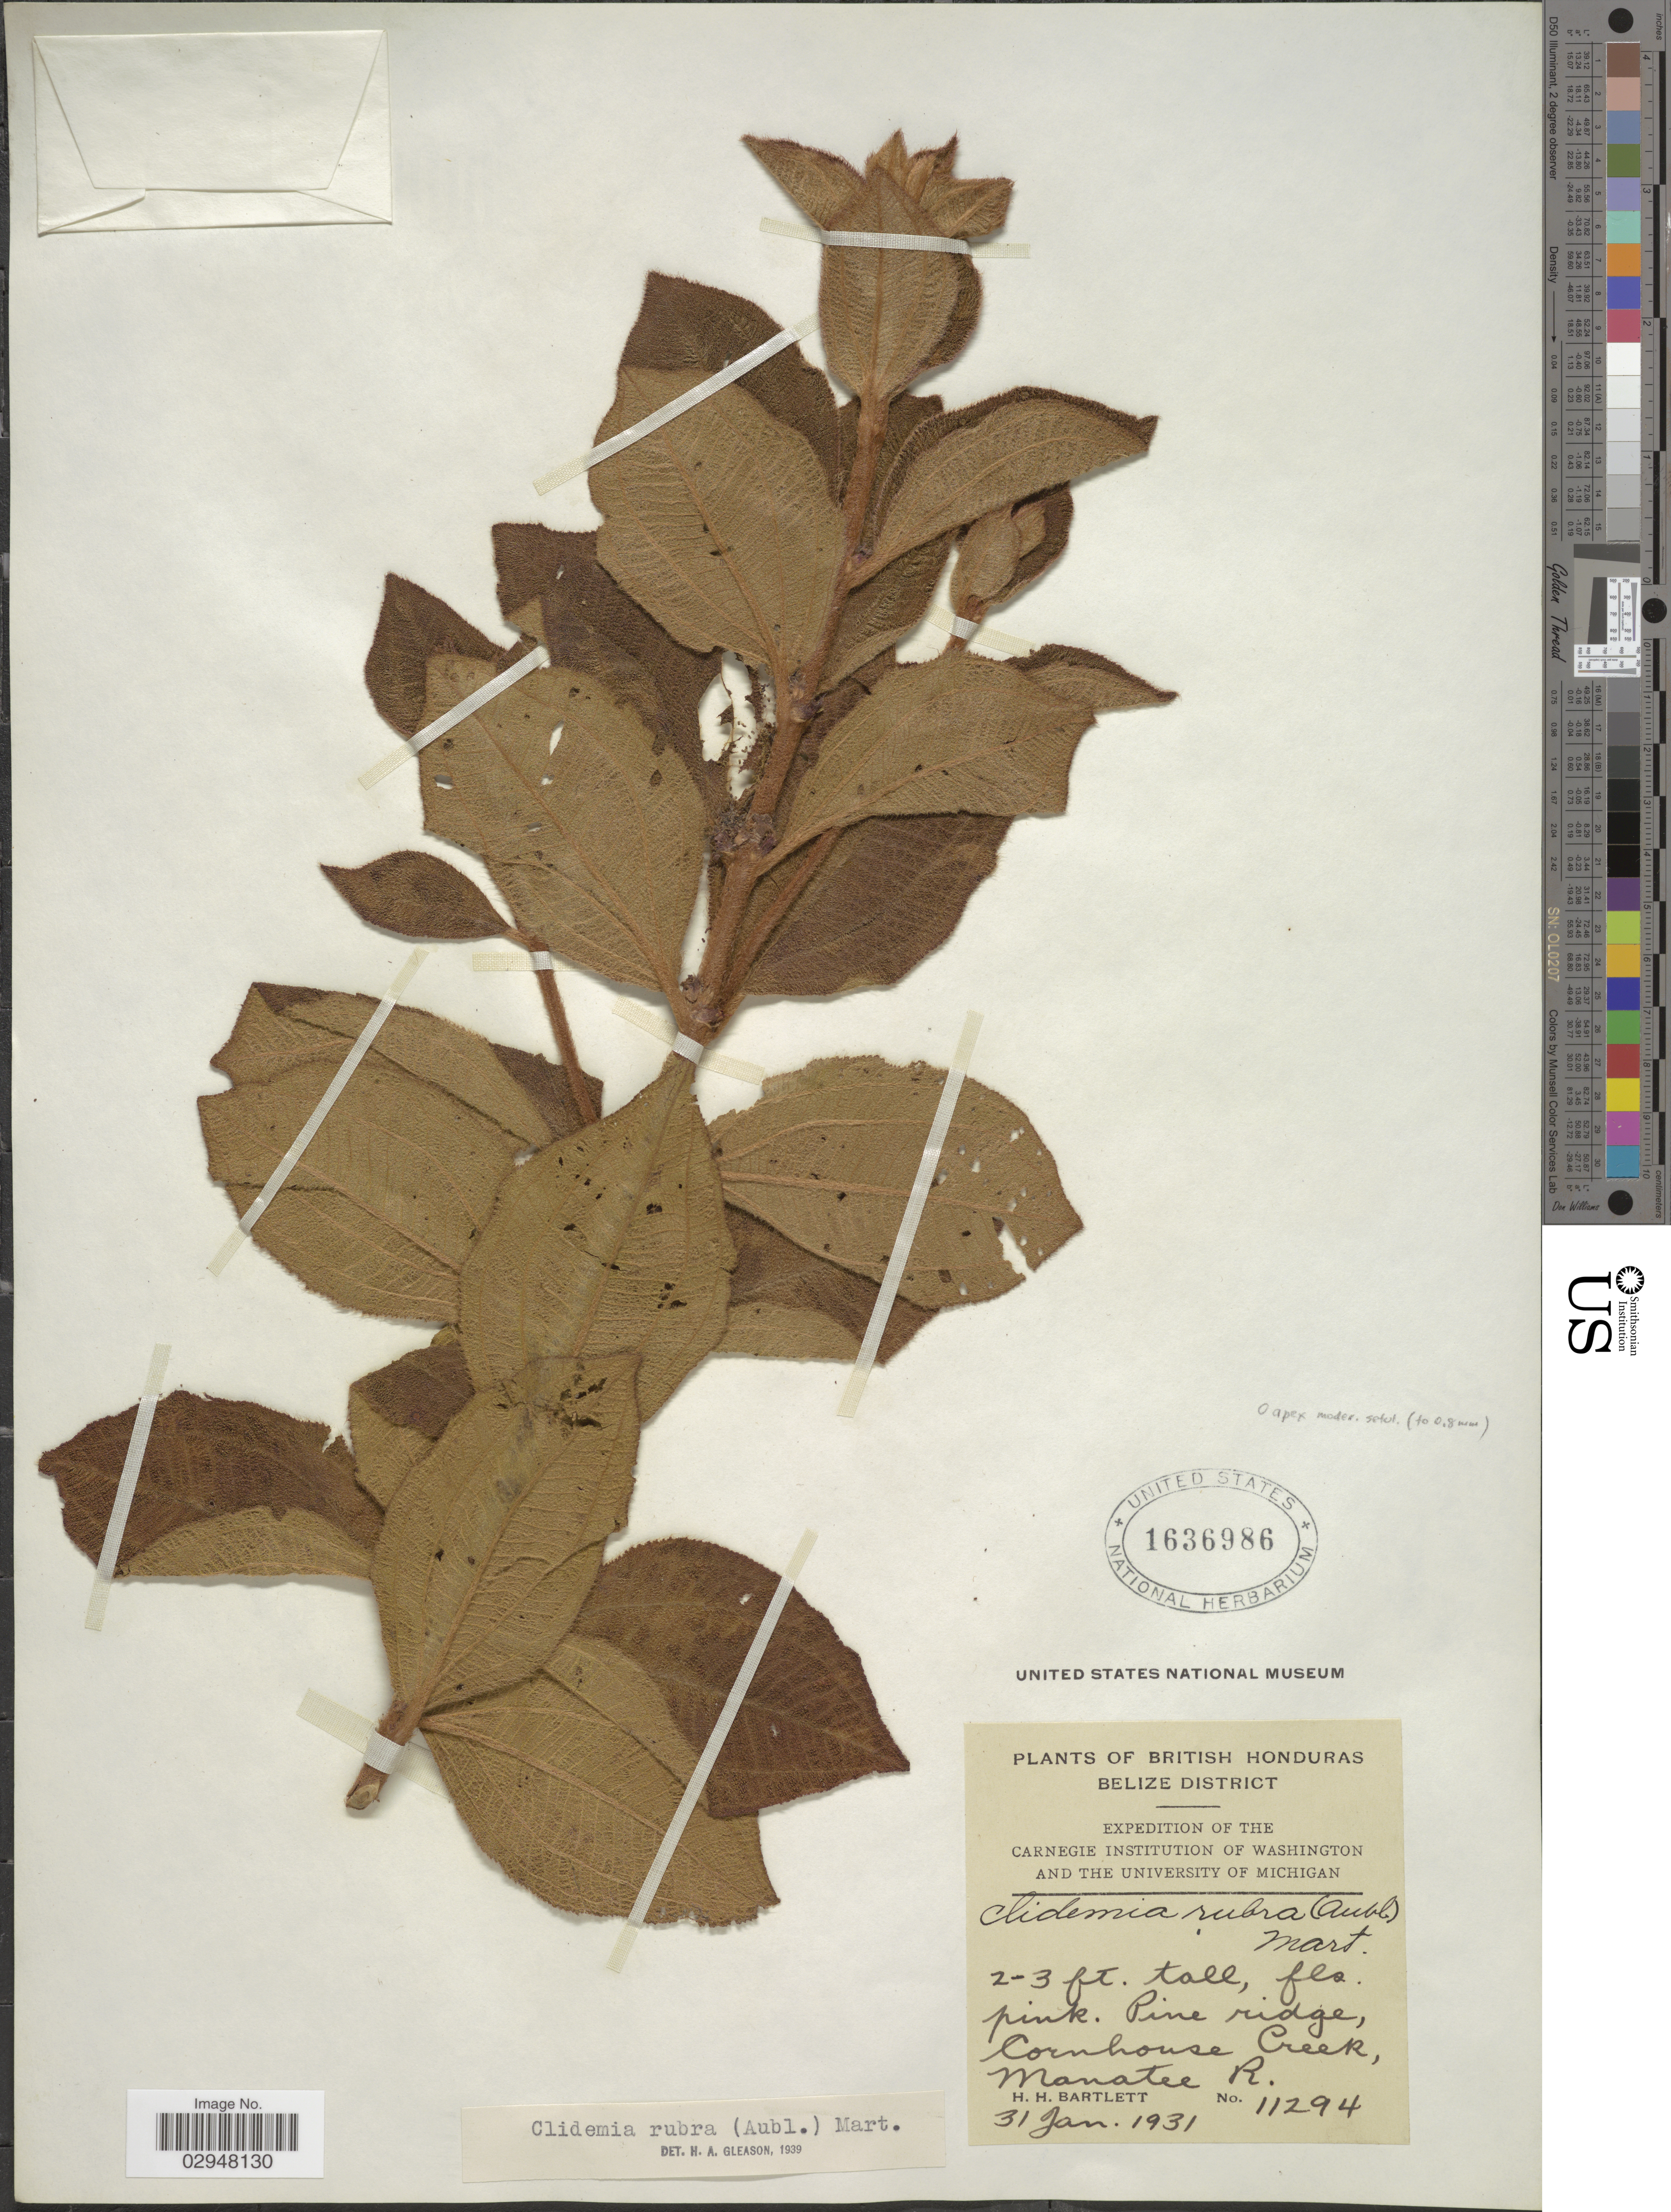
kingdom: Plantae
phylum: Tracheophyta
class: Magnoliopsida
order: Myrtales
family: Melastomataceae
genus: Clidemia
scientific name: Clidemia rubra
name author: (Aubl.) Mart.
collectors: H. H. Bartlett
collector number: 11294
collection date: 1931-01-31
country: Belize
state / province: Belize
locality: British Honduras. Belize District. Pine ridge, Cornhouse Creek, Manatee R.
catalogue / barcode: US 1636986